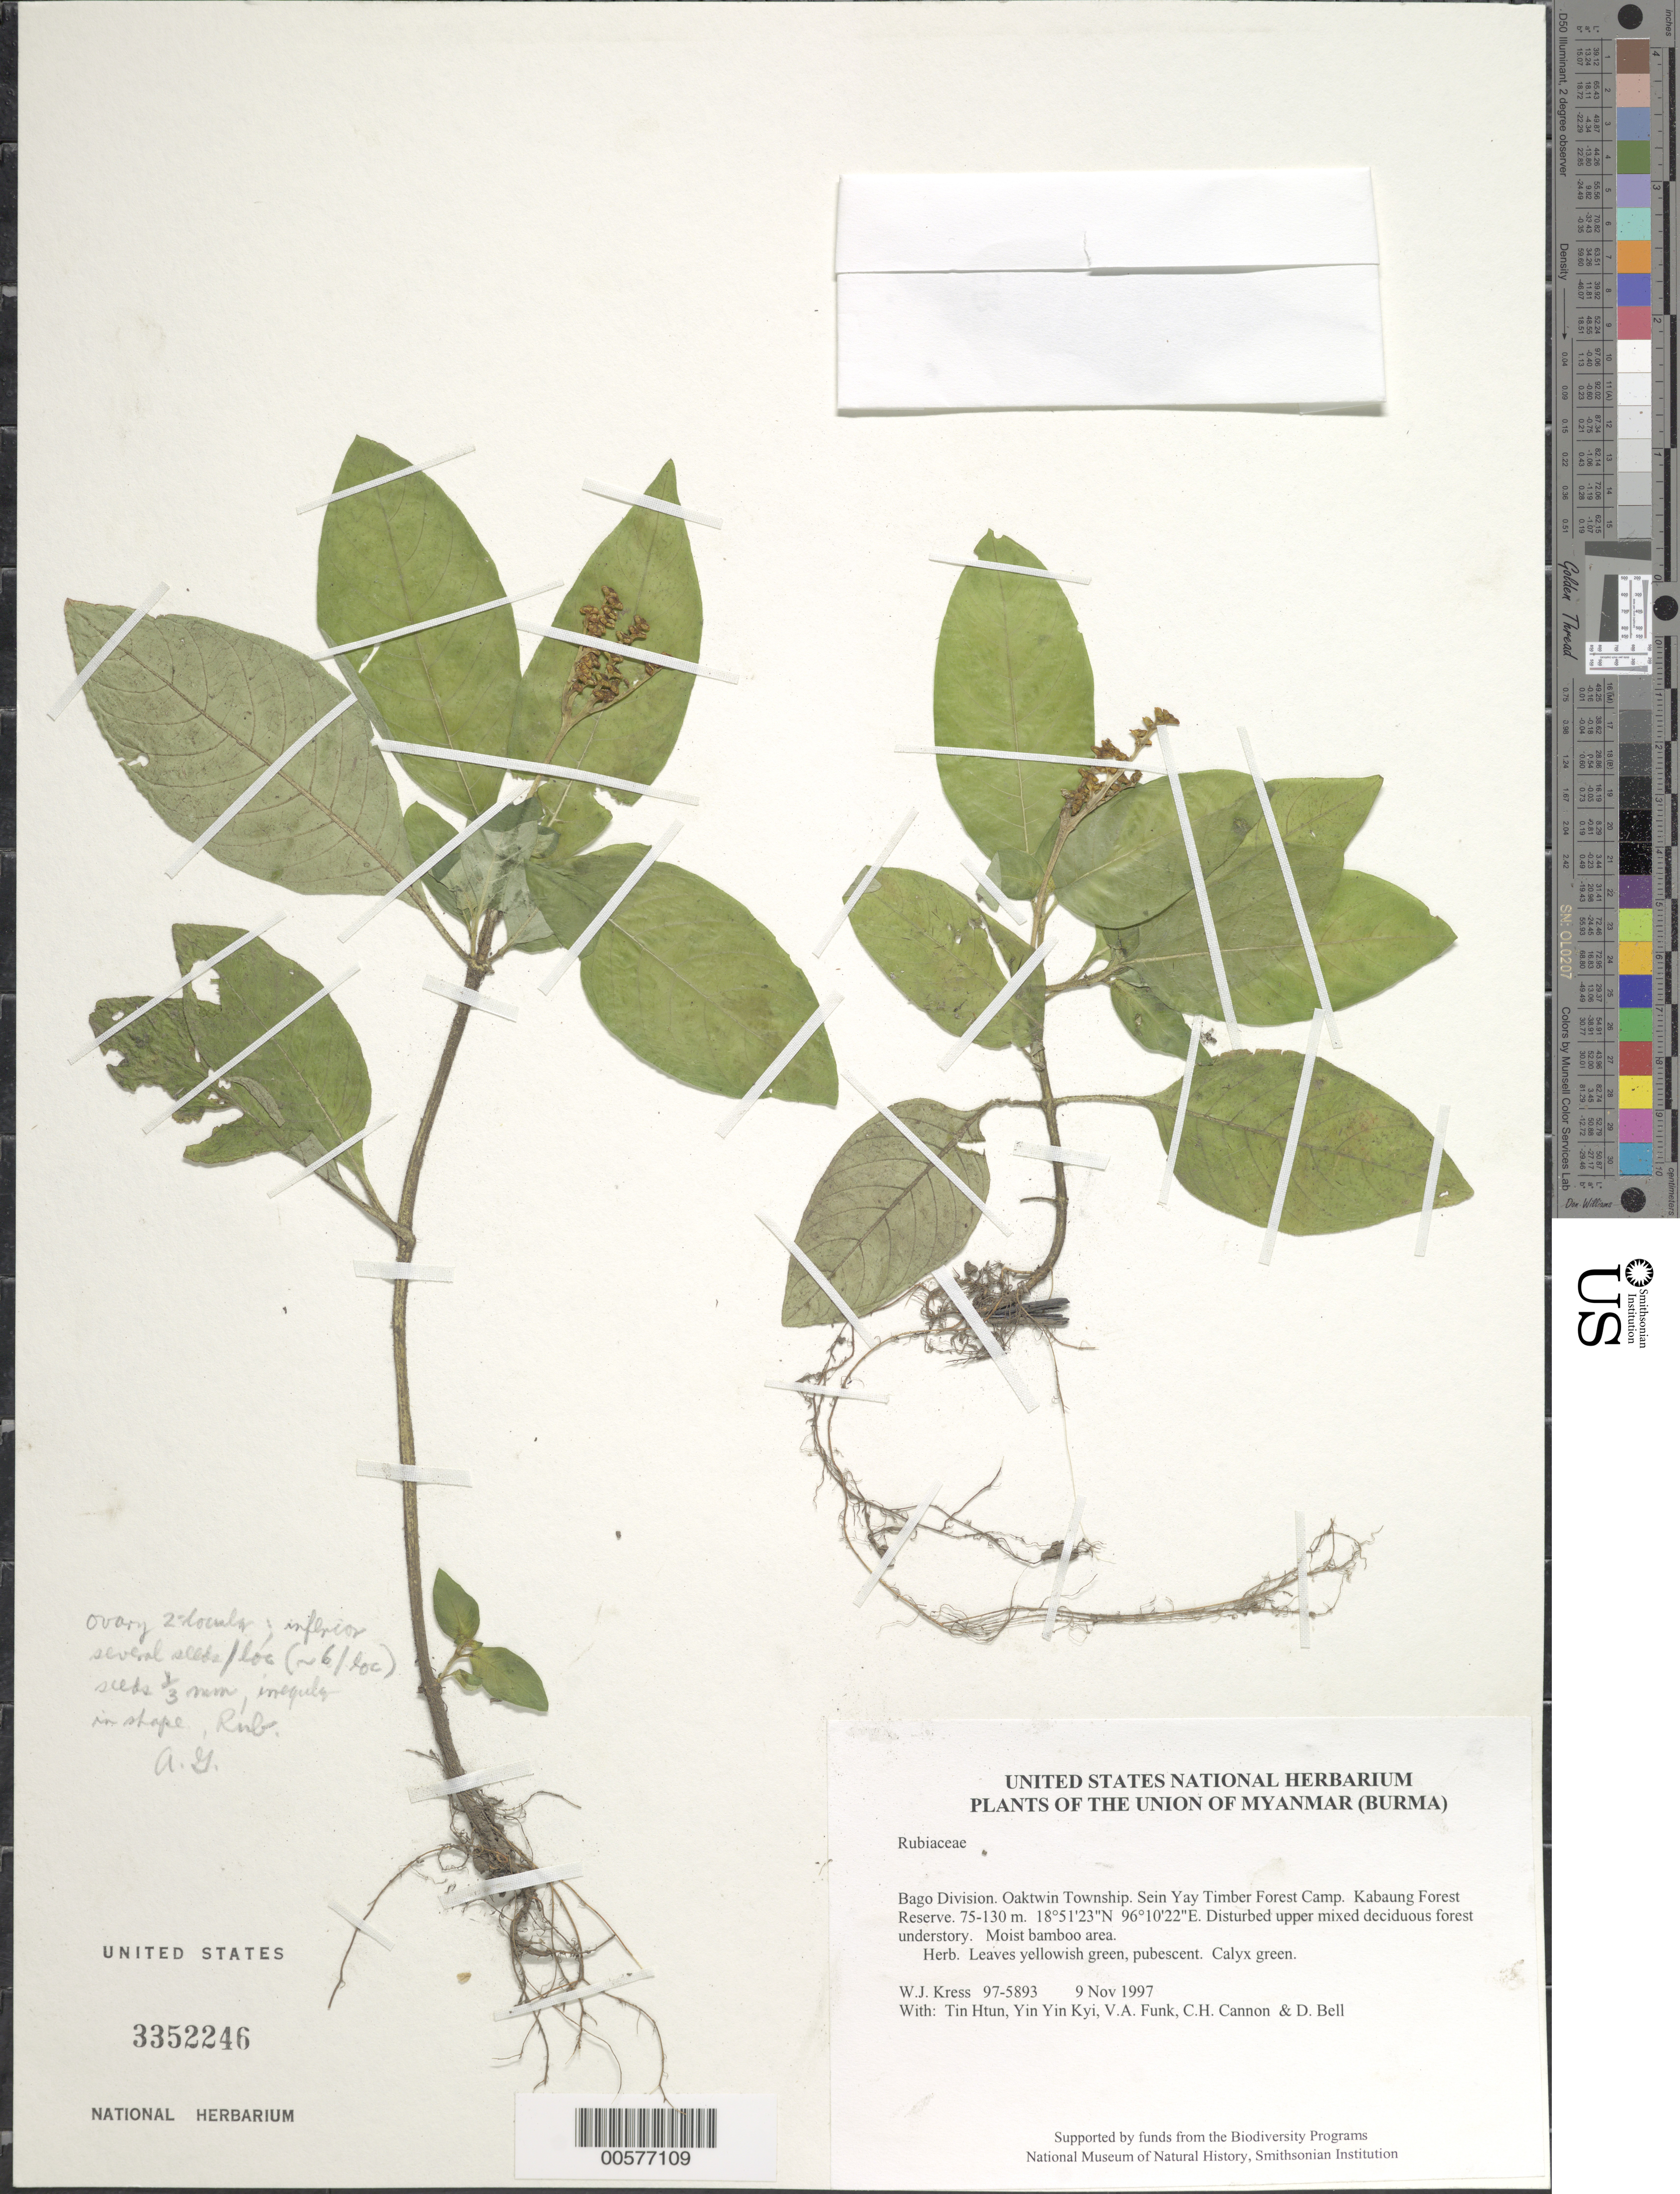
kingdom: Plantae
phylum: Tracheophyta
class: Magnoliopsida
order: Gentianales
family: Rubiaceae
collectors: W. J. Kress, Tin Htun, Yin Yin Kyi, V. Funk, C. H. Cannon & D. A. Bell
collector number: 97-5893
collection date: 1997-11-09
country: Myanmar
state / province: Bago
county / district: Oaktwin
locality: Sein Yay Timber Forest Camp. Kabaung Forest Reserve.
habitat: Disturbed upper mixed deciduous forest understory. Moist bamboo area.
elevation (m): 75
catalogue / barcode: US 3352246